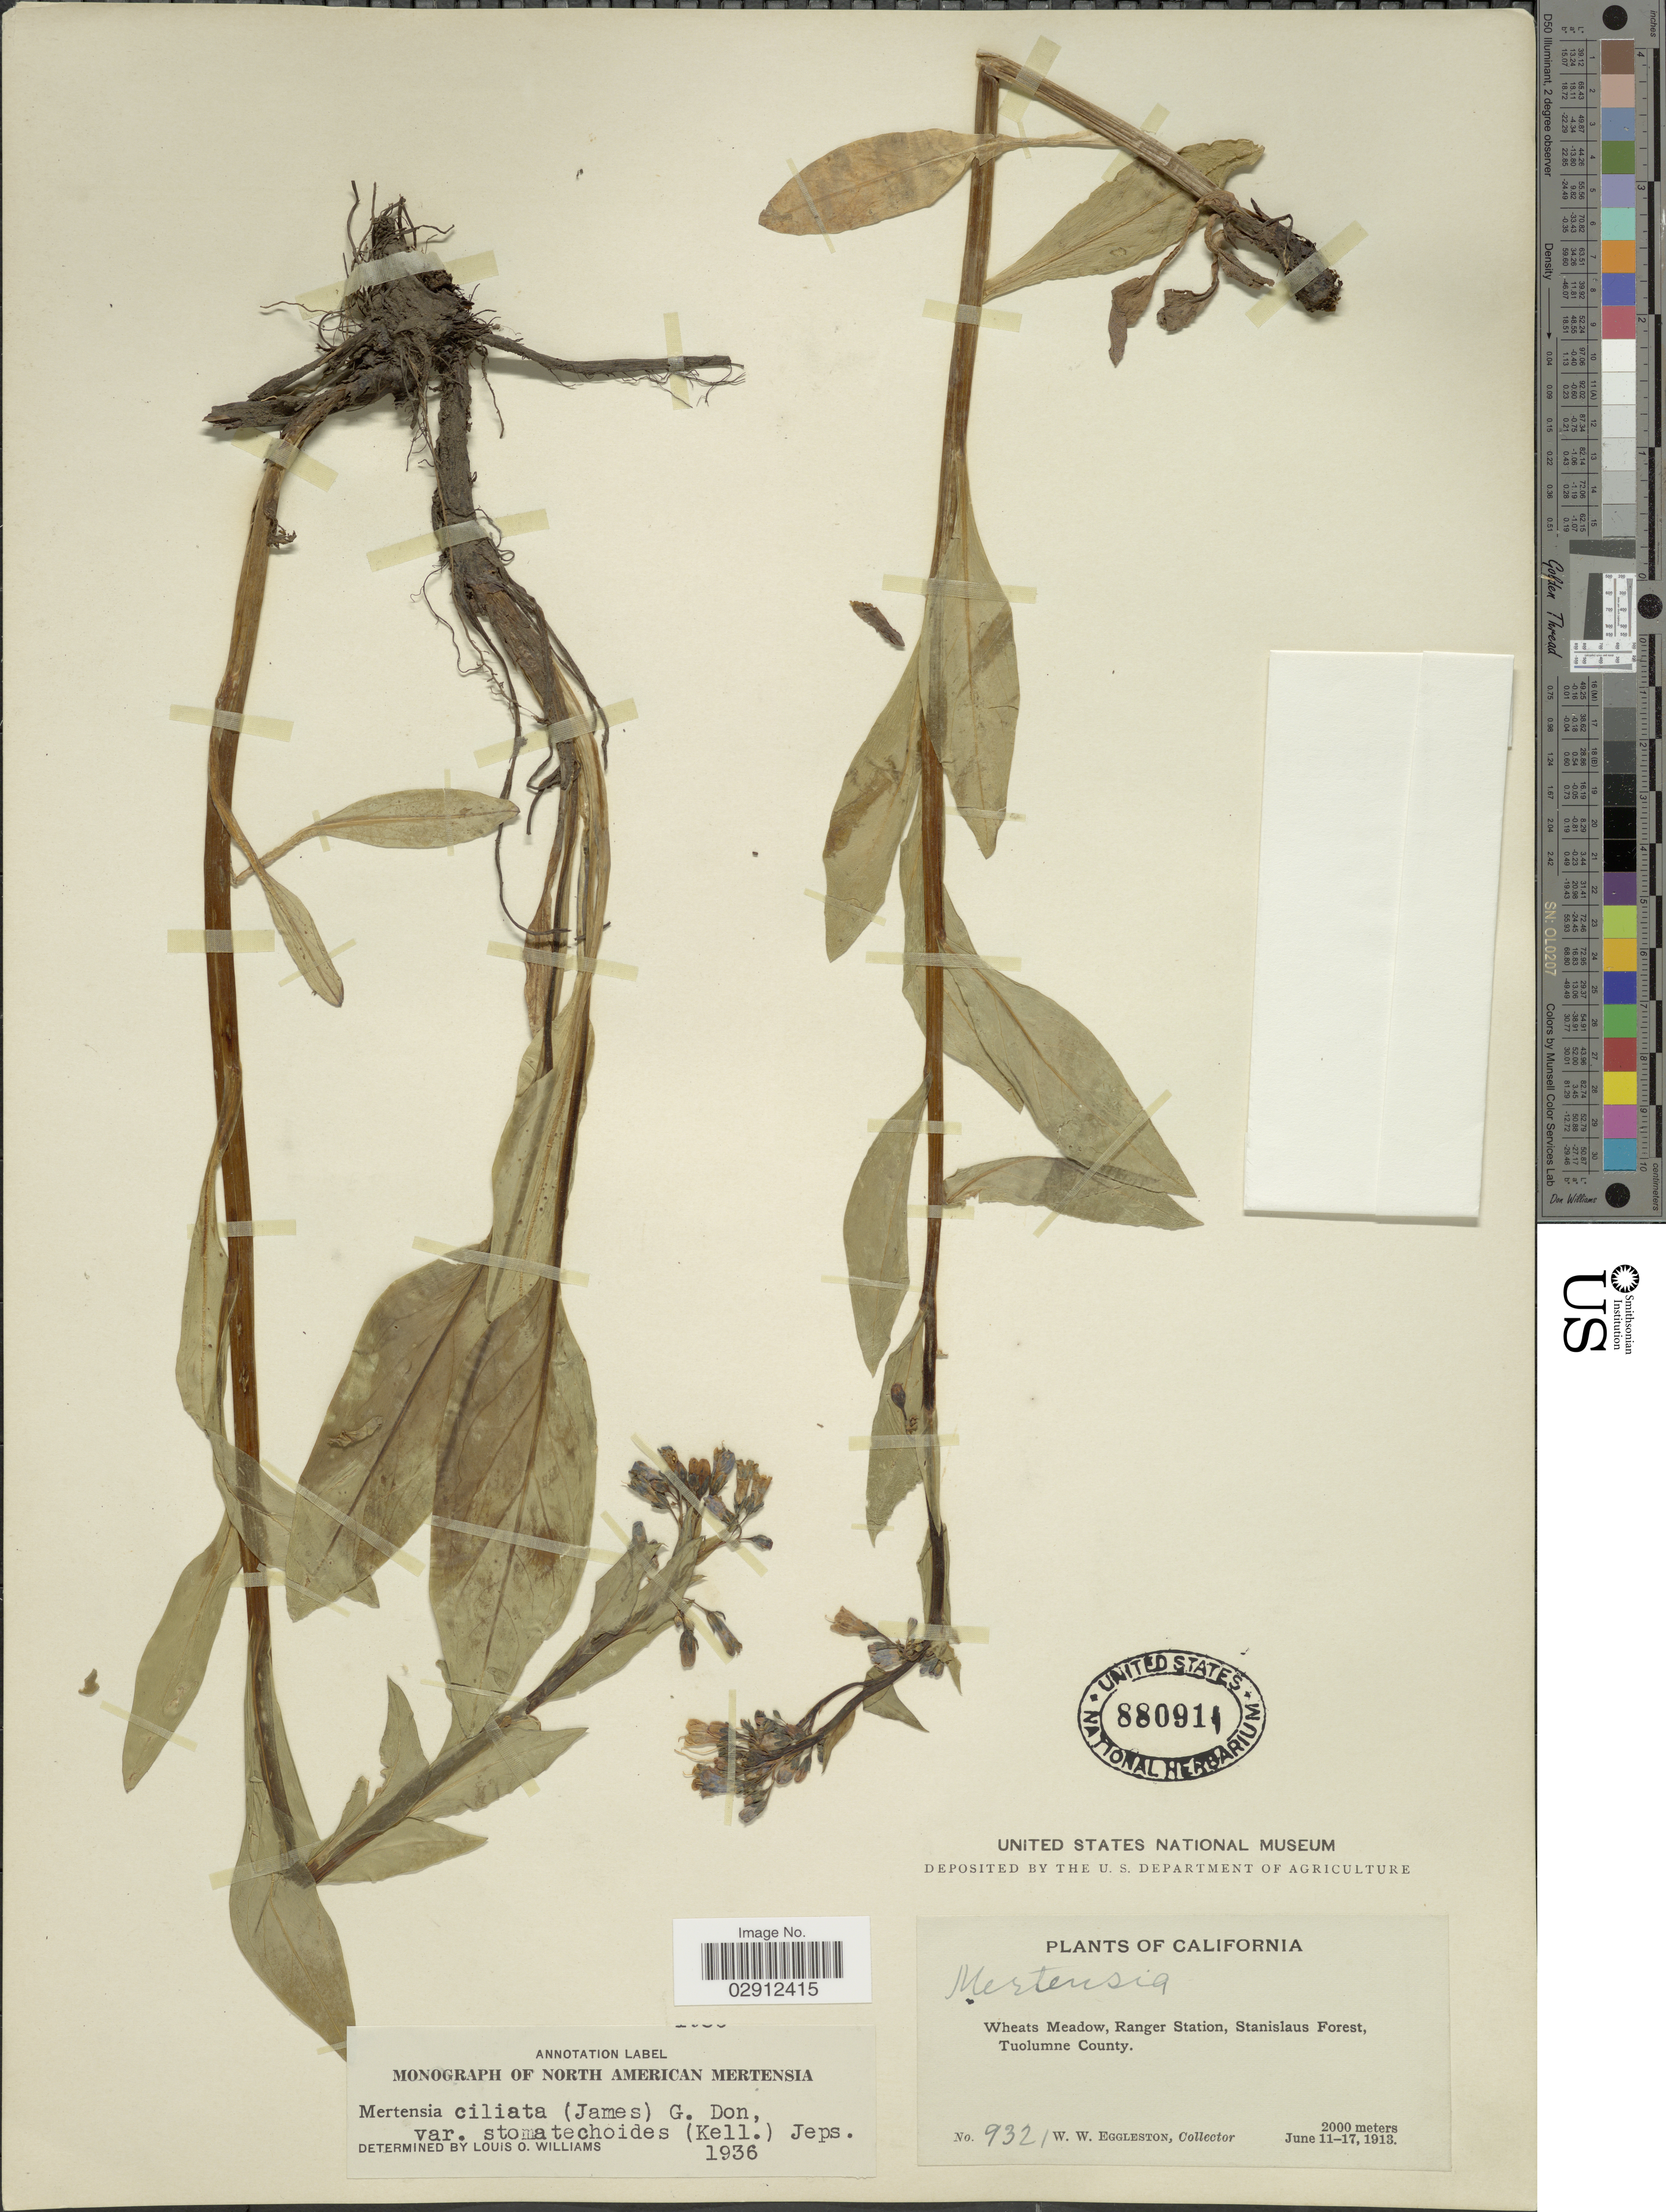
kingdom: Plantae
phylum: Tracheophyta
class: Magnoliopsida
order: Boraginales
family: Boraginaceae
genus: Mertensia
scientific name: Mertensia ciliata var. stomatechoides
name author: (Kellogg) Jeps.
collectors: W. W. Eggleston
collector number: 9321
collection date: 1913-06-11/1913-06-17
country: United States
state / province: California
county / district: Tuolumne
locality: Wheats Meadow, Ranger Station, Stanislaus Forest, Tuolumne County.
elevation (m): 2000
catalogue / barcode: US 880911